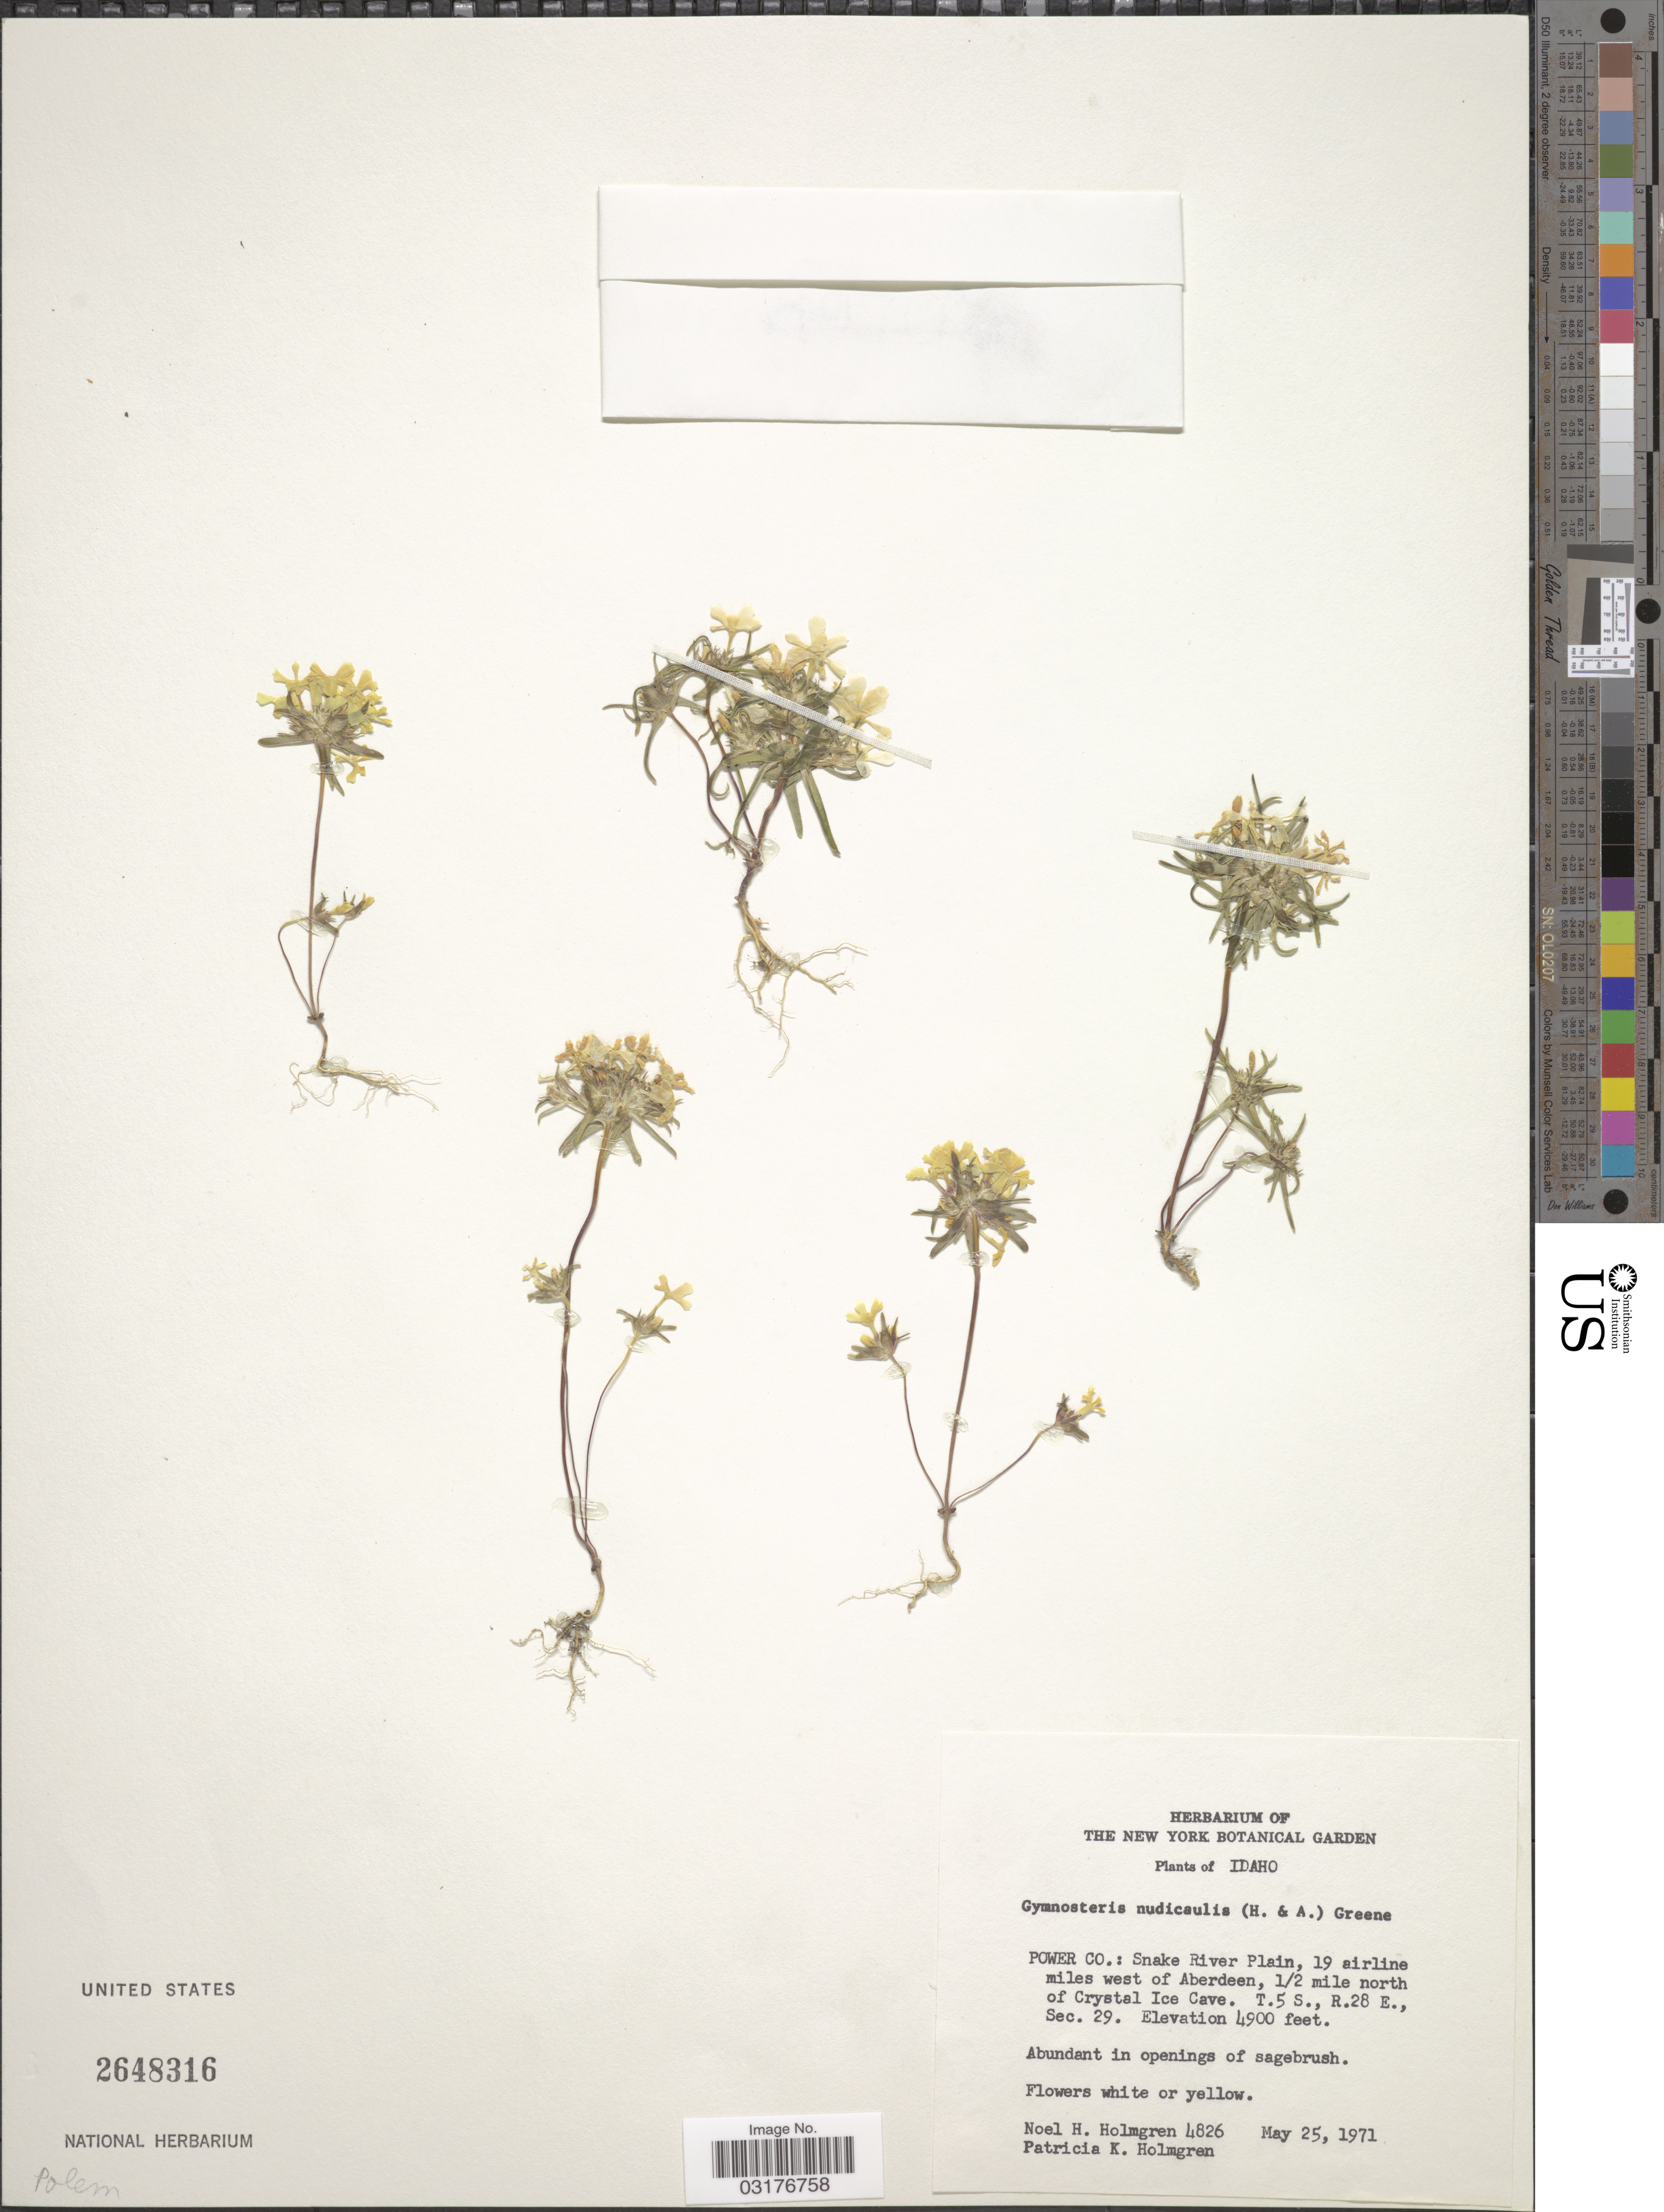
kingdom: Plantae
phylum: Tracheophyta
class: Magnoliopsida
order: Ericales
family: Polemoniaceae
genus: Gymnosteris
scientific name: Gymnosteris nudicaulis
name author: (Hook. & Arn.) Greene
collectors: N. H. Holmgren & P. K. Holmgren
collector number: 4826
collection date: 1971-05-25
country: United States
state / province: Idaho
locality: Power Co.: Snake River Plain, 19 airline miles west of Aberdeen, 1/2 mile north of Crystal Ice Cave. T.5 S., R.28 E., Sec. 29.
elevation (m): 1494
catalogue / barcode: US 2648316